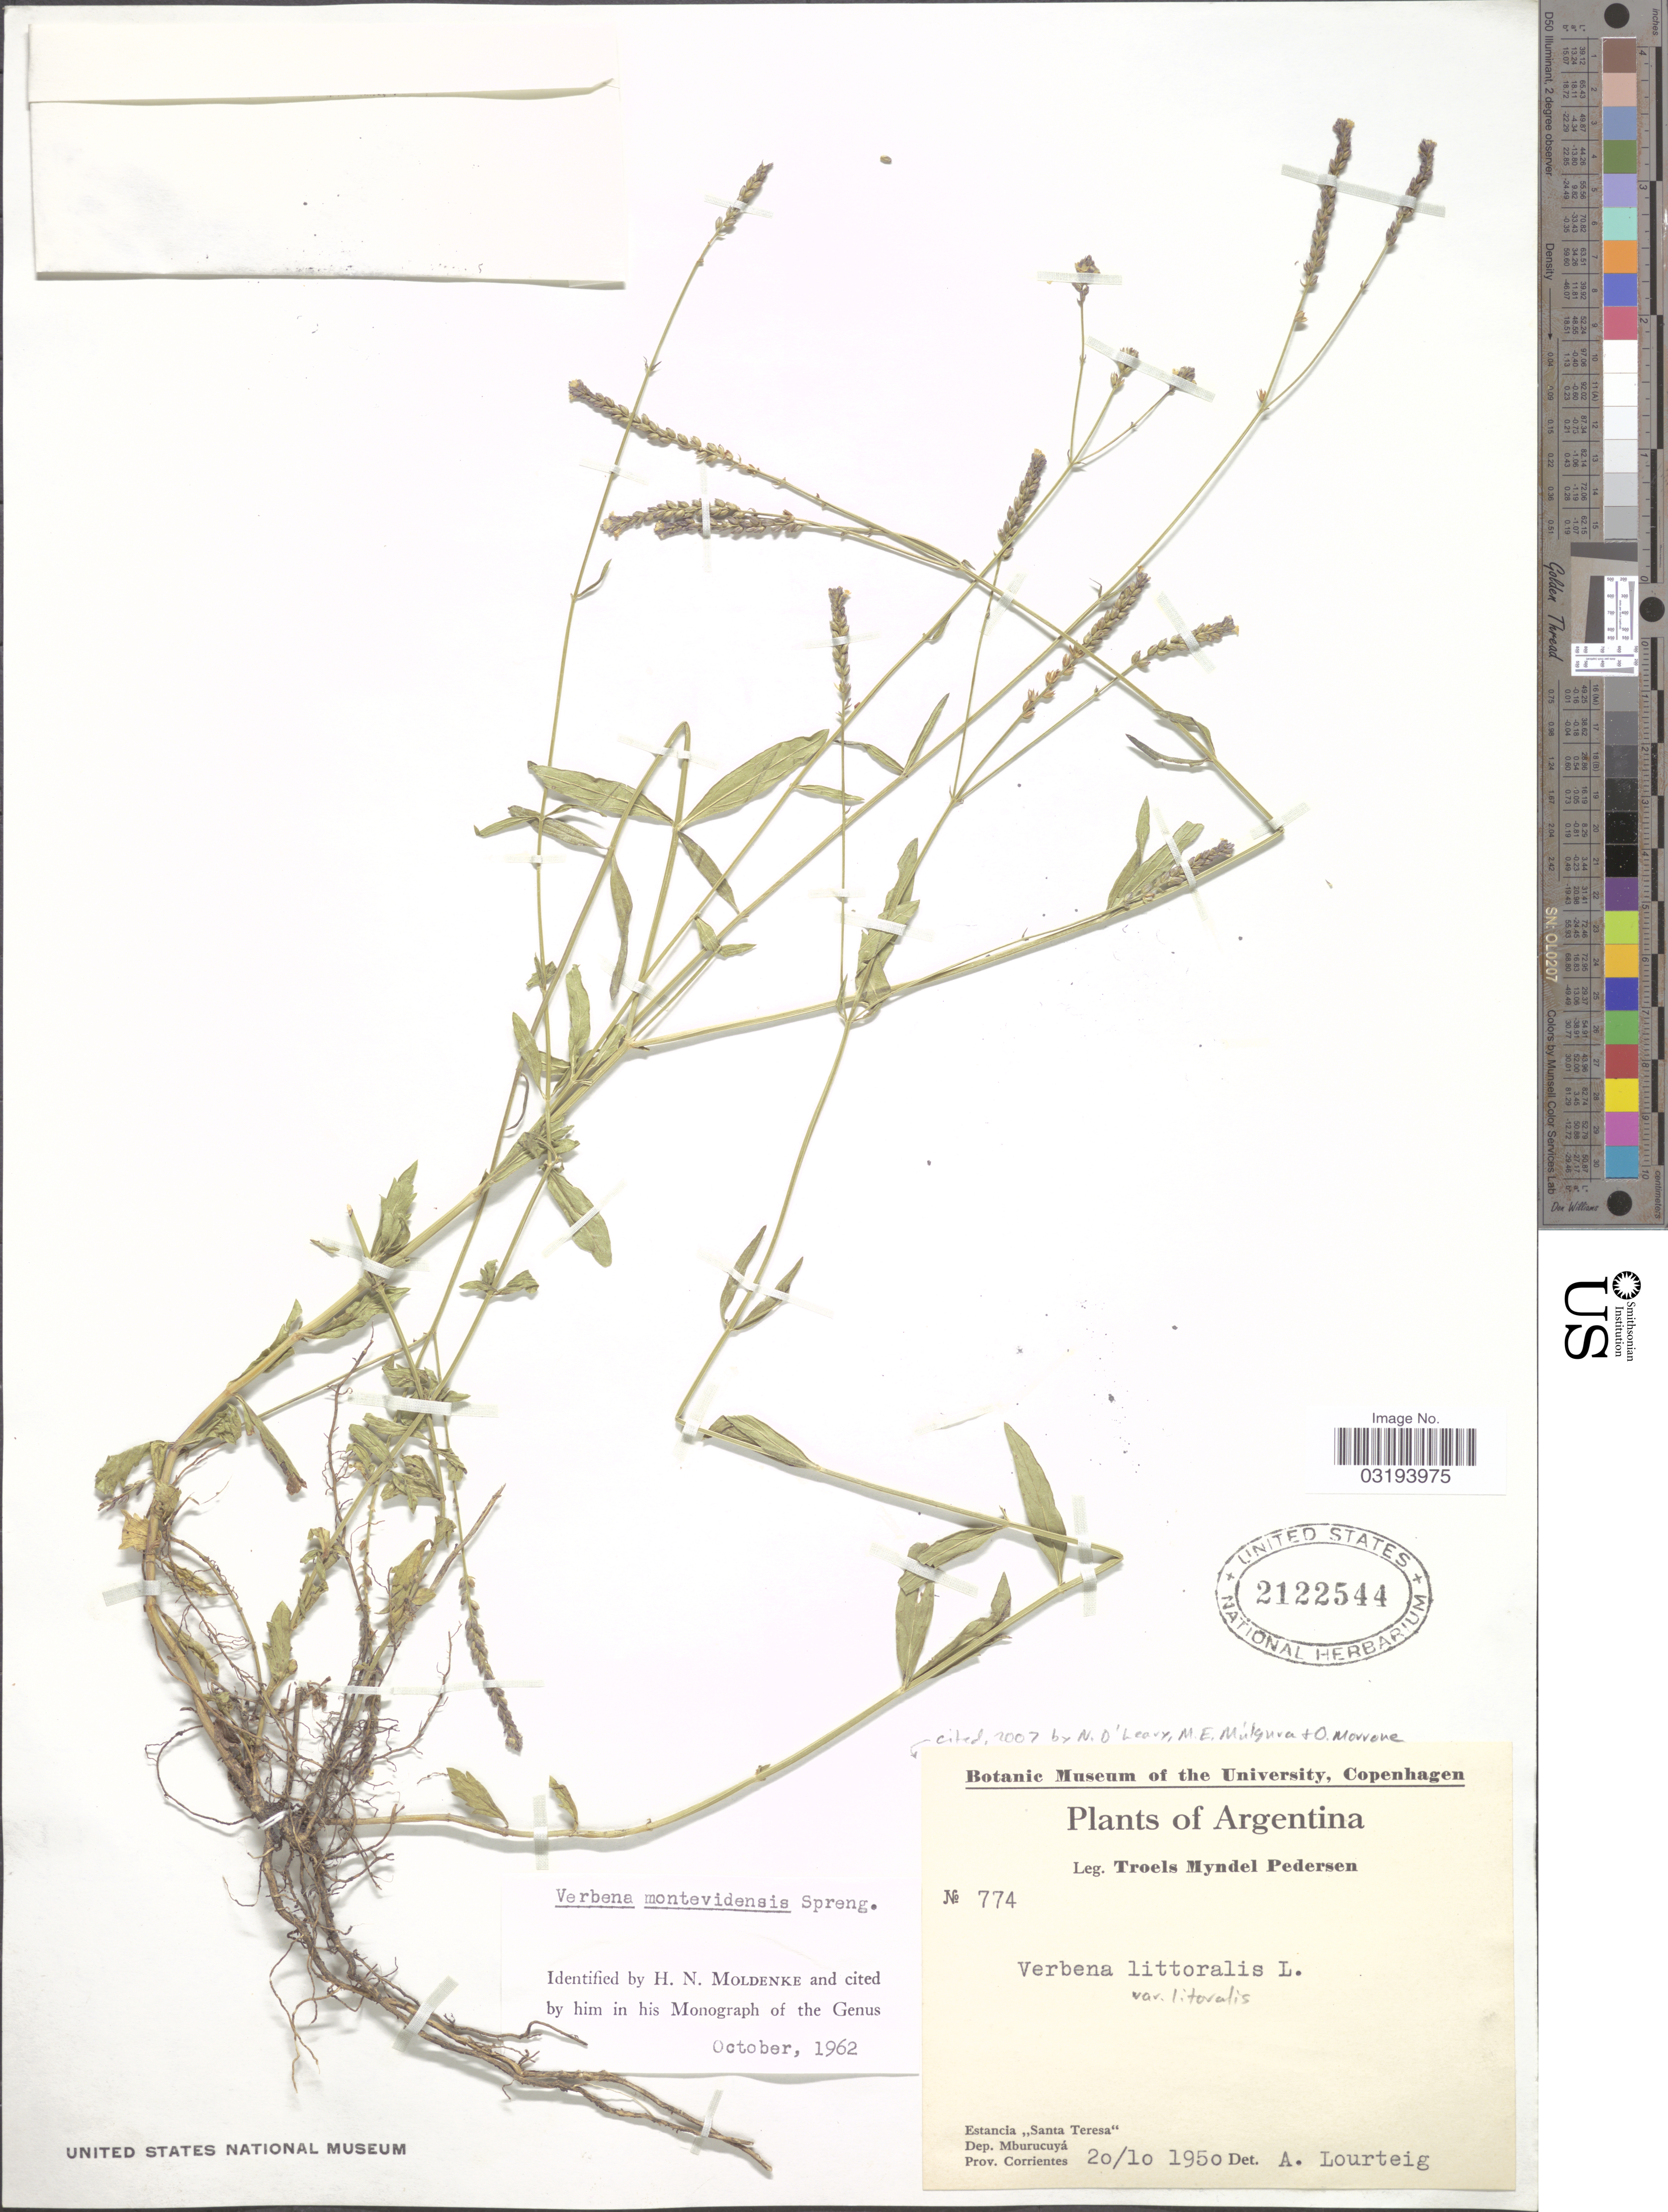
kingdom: Plantae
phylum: Tracheophyta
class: Magnoliopsida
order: Lamiales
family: Verbenaceae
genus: Verbena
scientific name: Verbena litoralis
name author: Kunth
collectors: T. Pederson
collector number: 774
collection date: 1950-10-20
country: Argentina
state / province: Corrientes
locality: Estancia "Santa Teresa", Dep. Mburucuyá.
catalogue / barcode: US 2122544